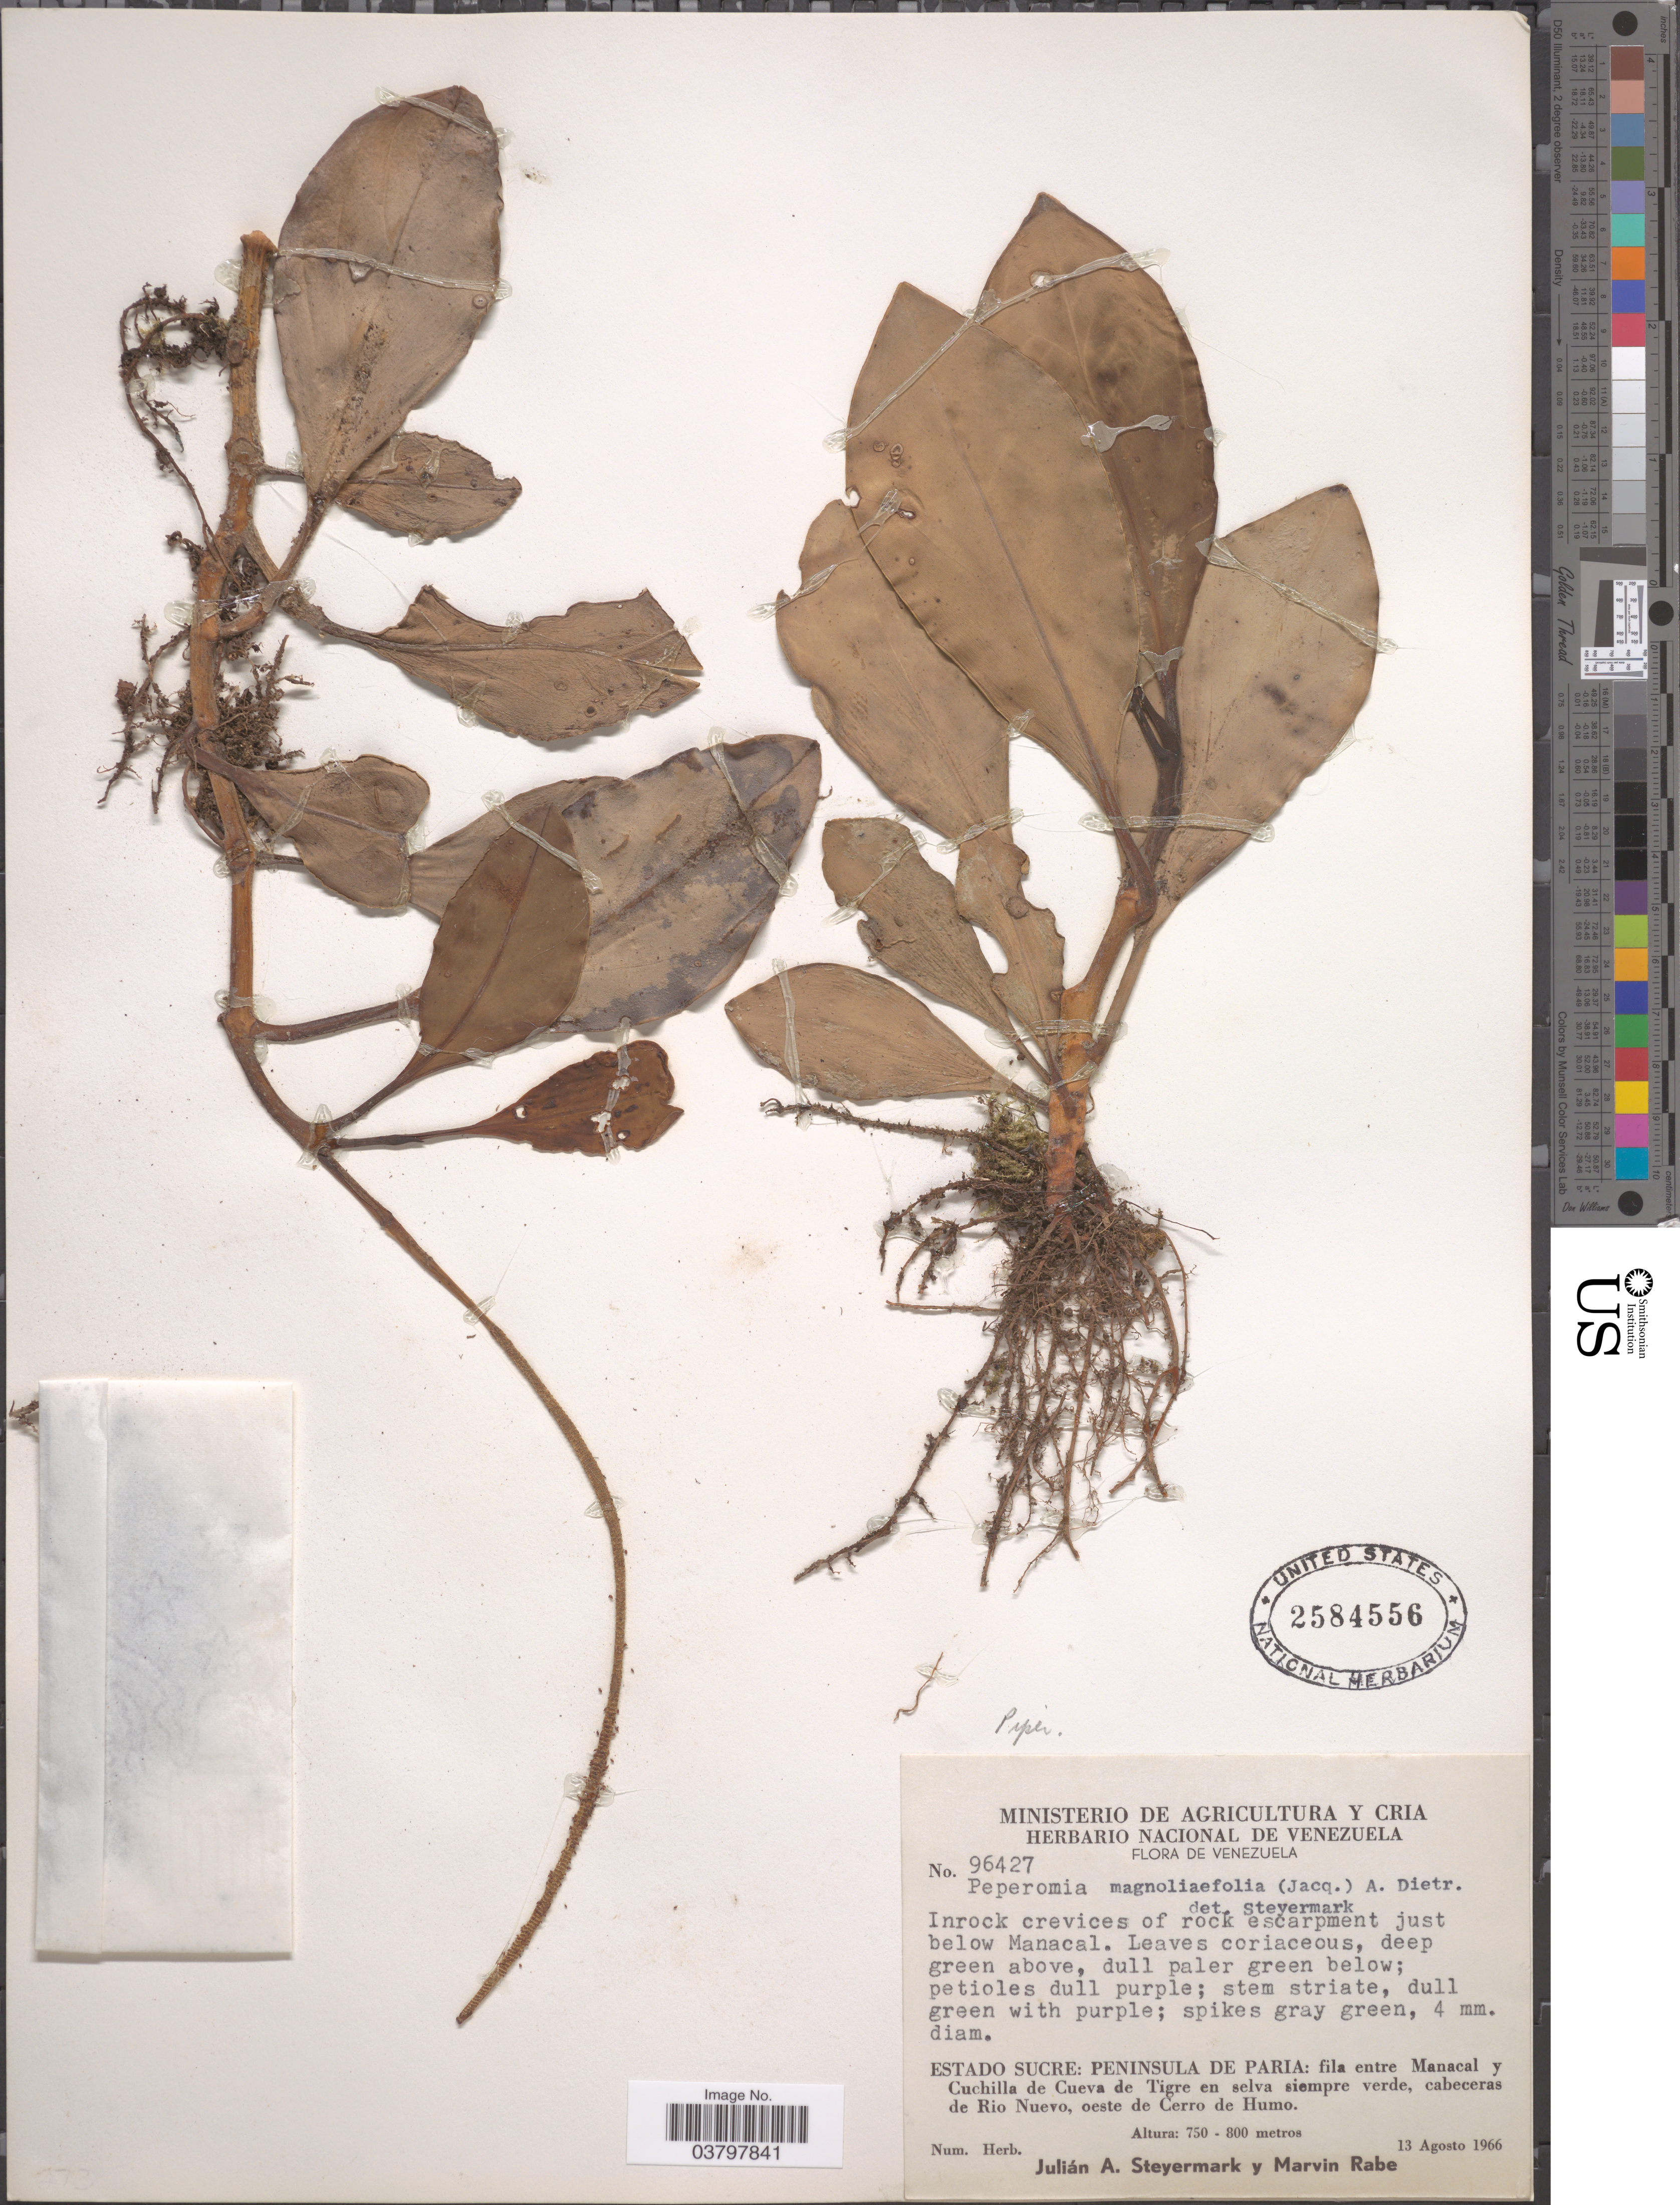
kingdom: Plantae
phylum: Tracheophyta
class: Magnoliopsida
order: Piperales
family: Piperaceae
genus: Peperomia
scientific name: Peperomia magnoliifolia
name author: (Jacq.) A. Dietr.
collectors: J. Steyermark & M. Rabe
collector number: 96427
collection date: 1966-08-13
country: Venezuela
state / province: Sucre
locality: Estado Sucre: Peninsula de Paria: fila entre Manacal y Cuchilla de Cueva de Tigre en selva siempre verde, cabeceras de Rio Nuevo, oeste de Cerro de Humo.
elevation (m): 750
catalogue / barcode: US 2584556